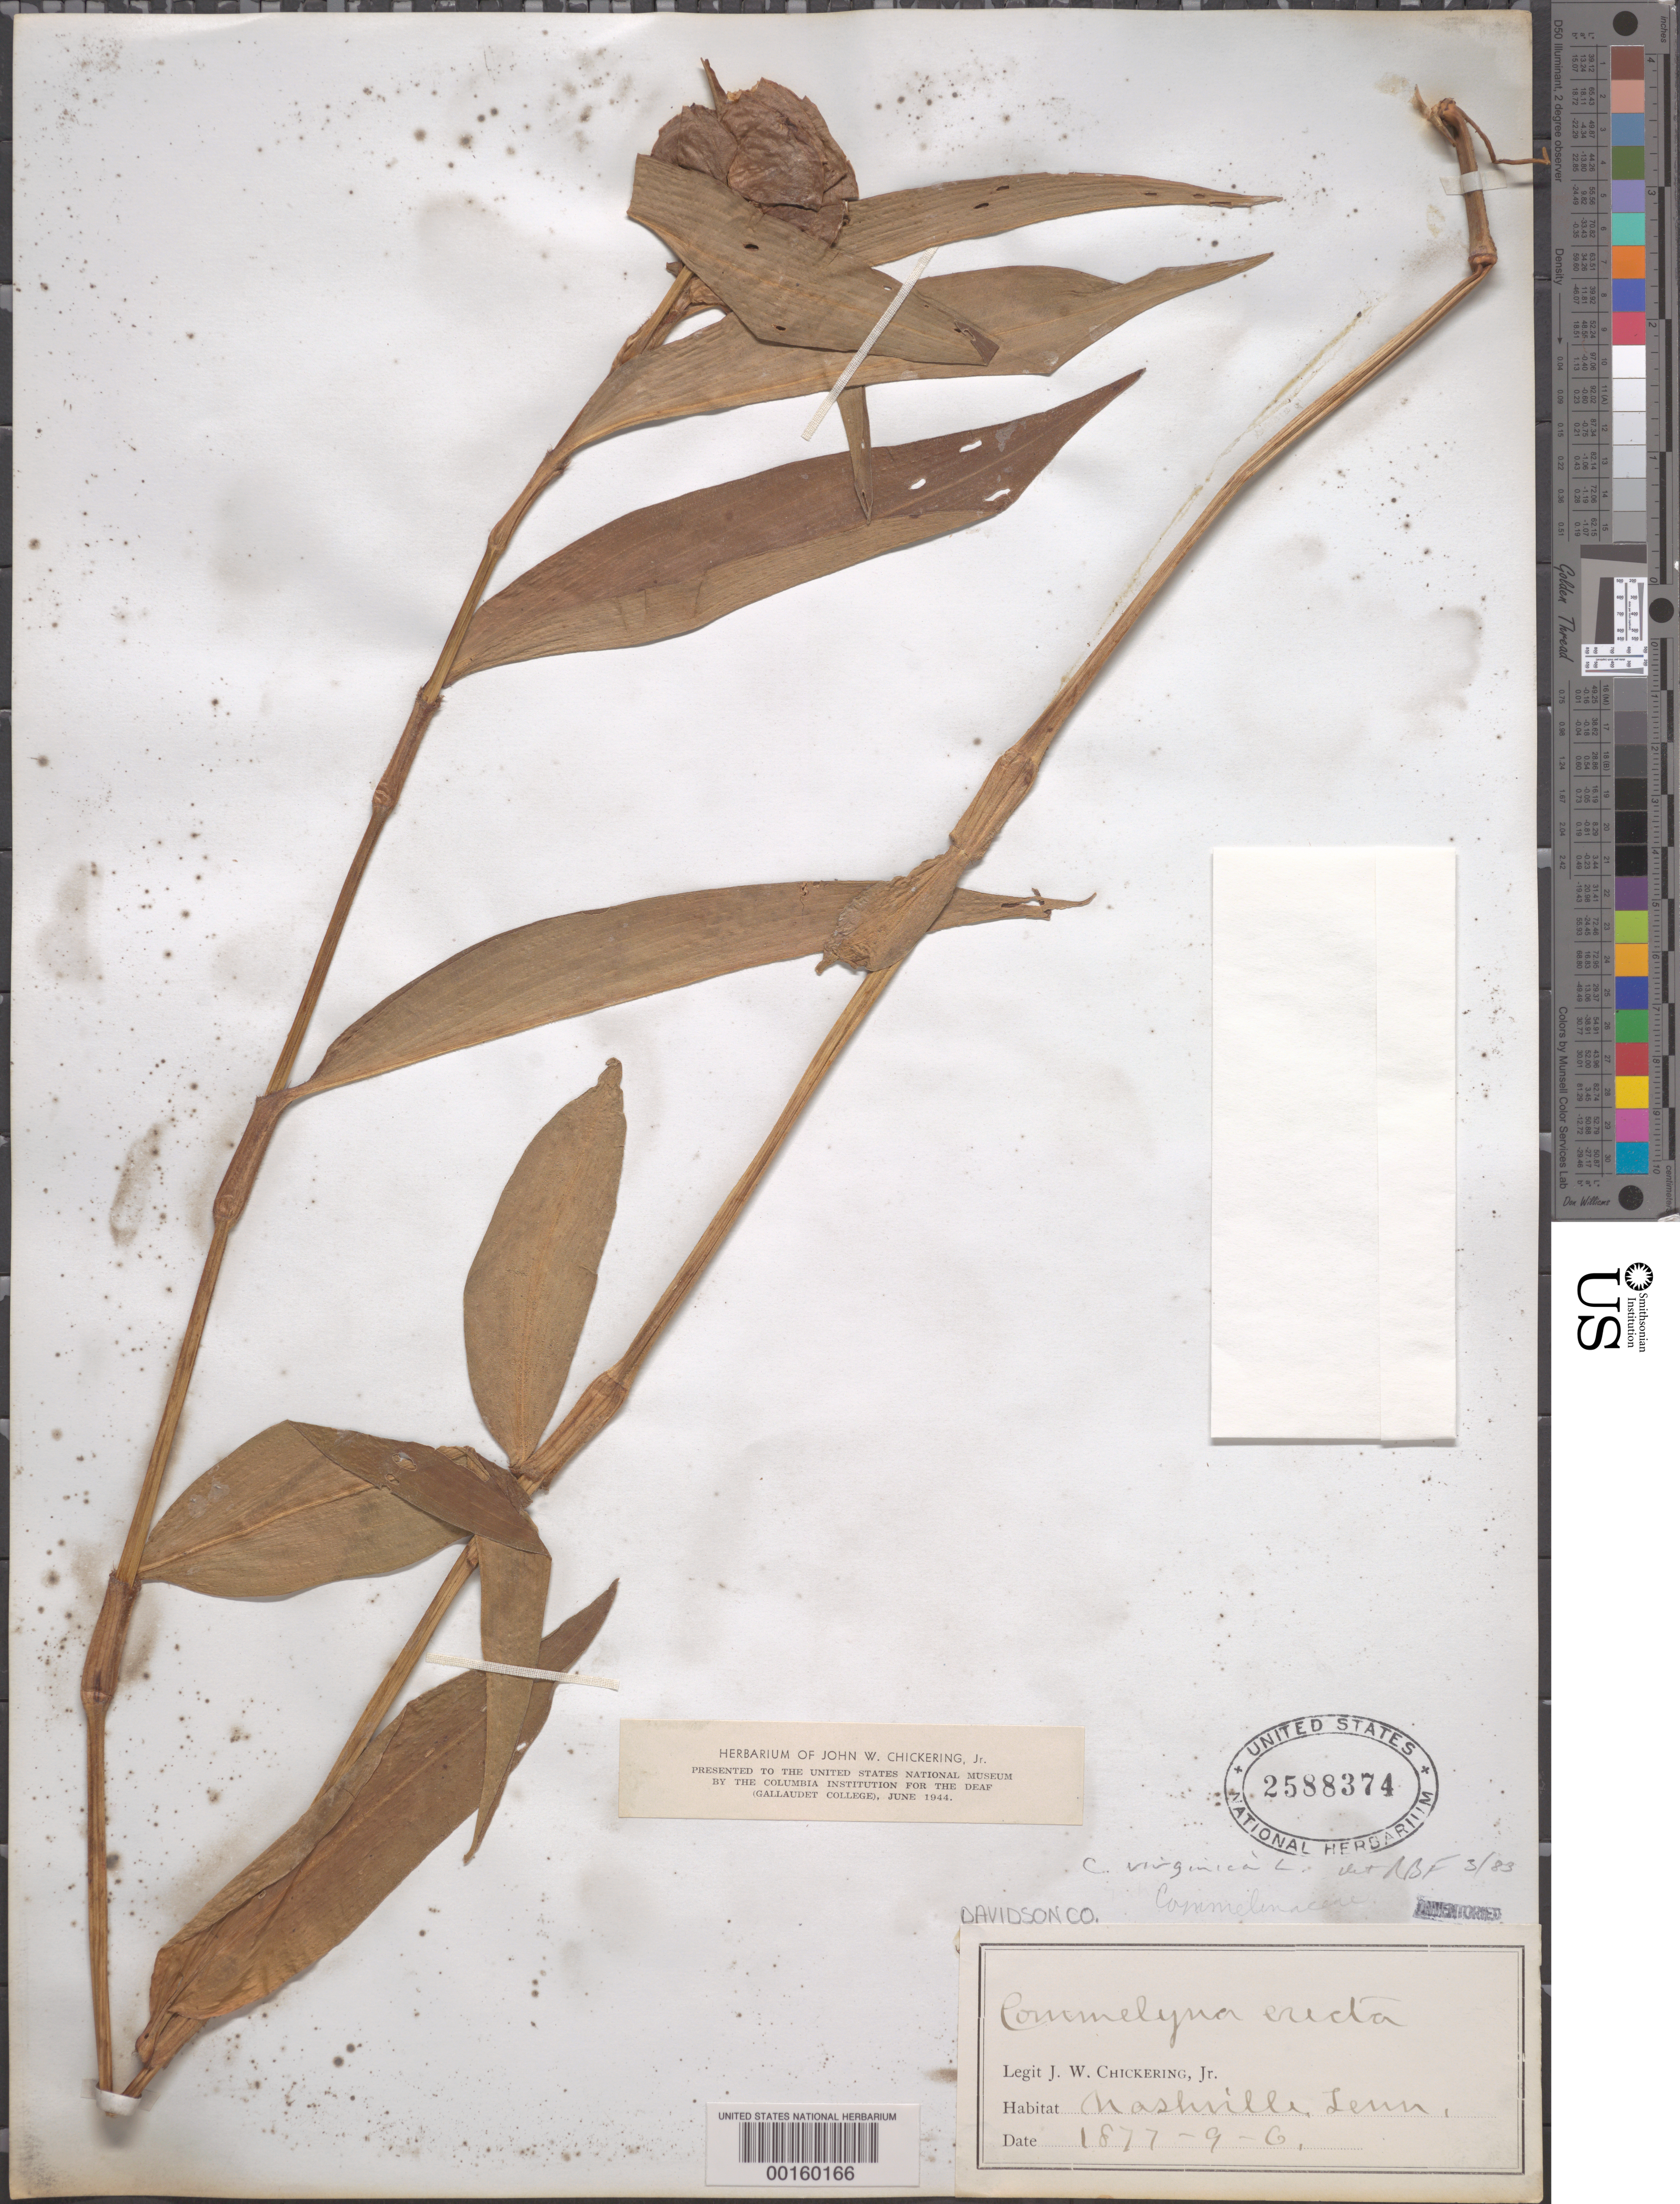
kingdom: Plantae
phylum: Tracheophyta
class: Liliopsida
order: Commelinales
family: Commelinaceae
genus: Commelina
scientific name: Commelina virginica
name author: L.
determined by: Faden, Robert B., (US), Smithsonian Institution - National Museum of Natural History (UNITED STATES)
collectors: J. W. Chickering Jr.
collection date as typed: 09 Jun 1877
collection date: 1877-06-09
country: United States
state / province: Tennessee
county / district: Davidson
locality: Nashville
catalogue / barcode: US 2588374